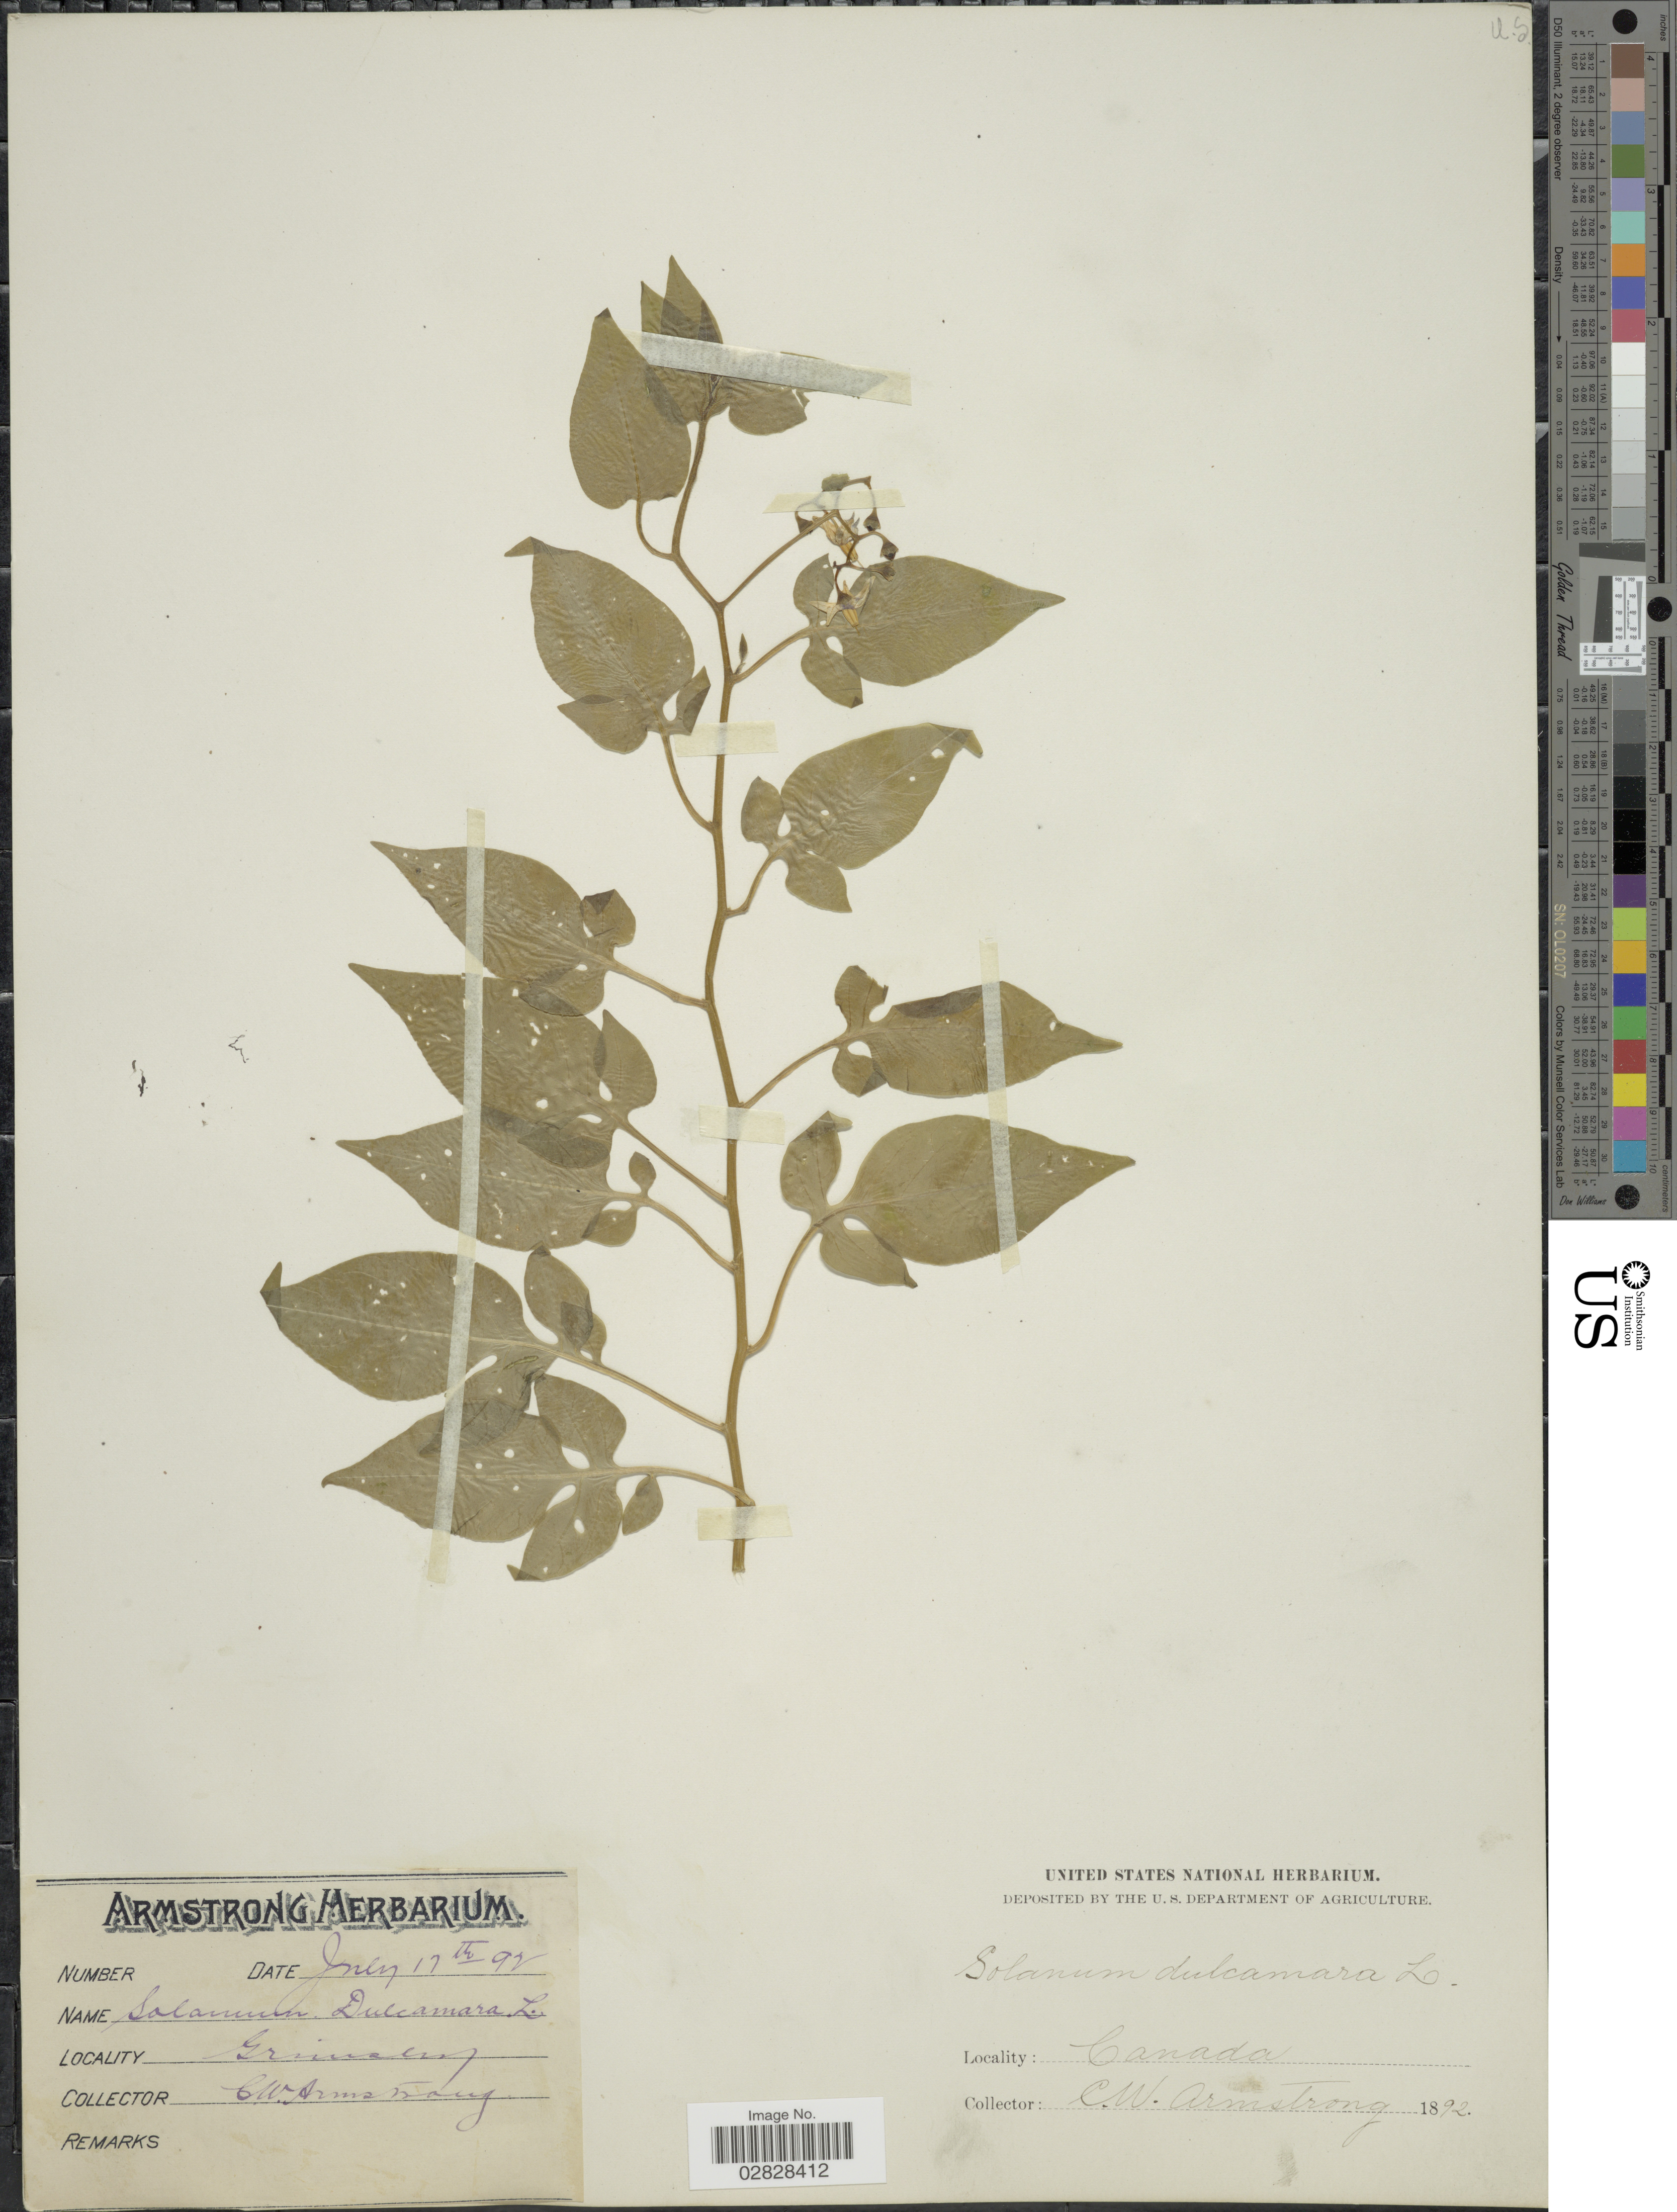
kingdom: Plantae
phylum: Tracheophyta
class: Magnoliopsida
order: Solanales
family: Solanaceae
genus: Solanum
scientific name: Solanum dulcamara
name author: L.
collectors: C. W. Armstrong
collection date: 1892-06-17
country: Canada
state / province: Ontario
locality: Grimsby